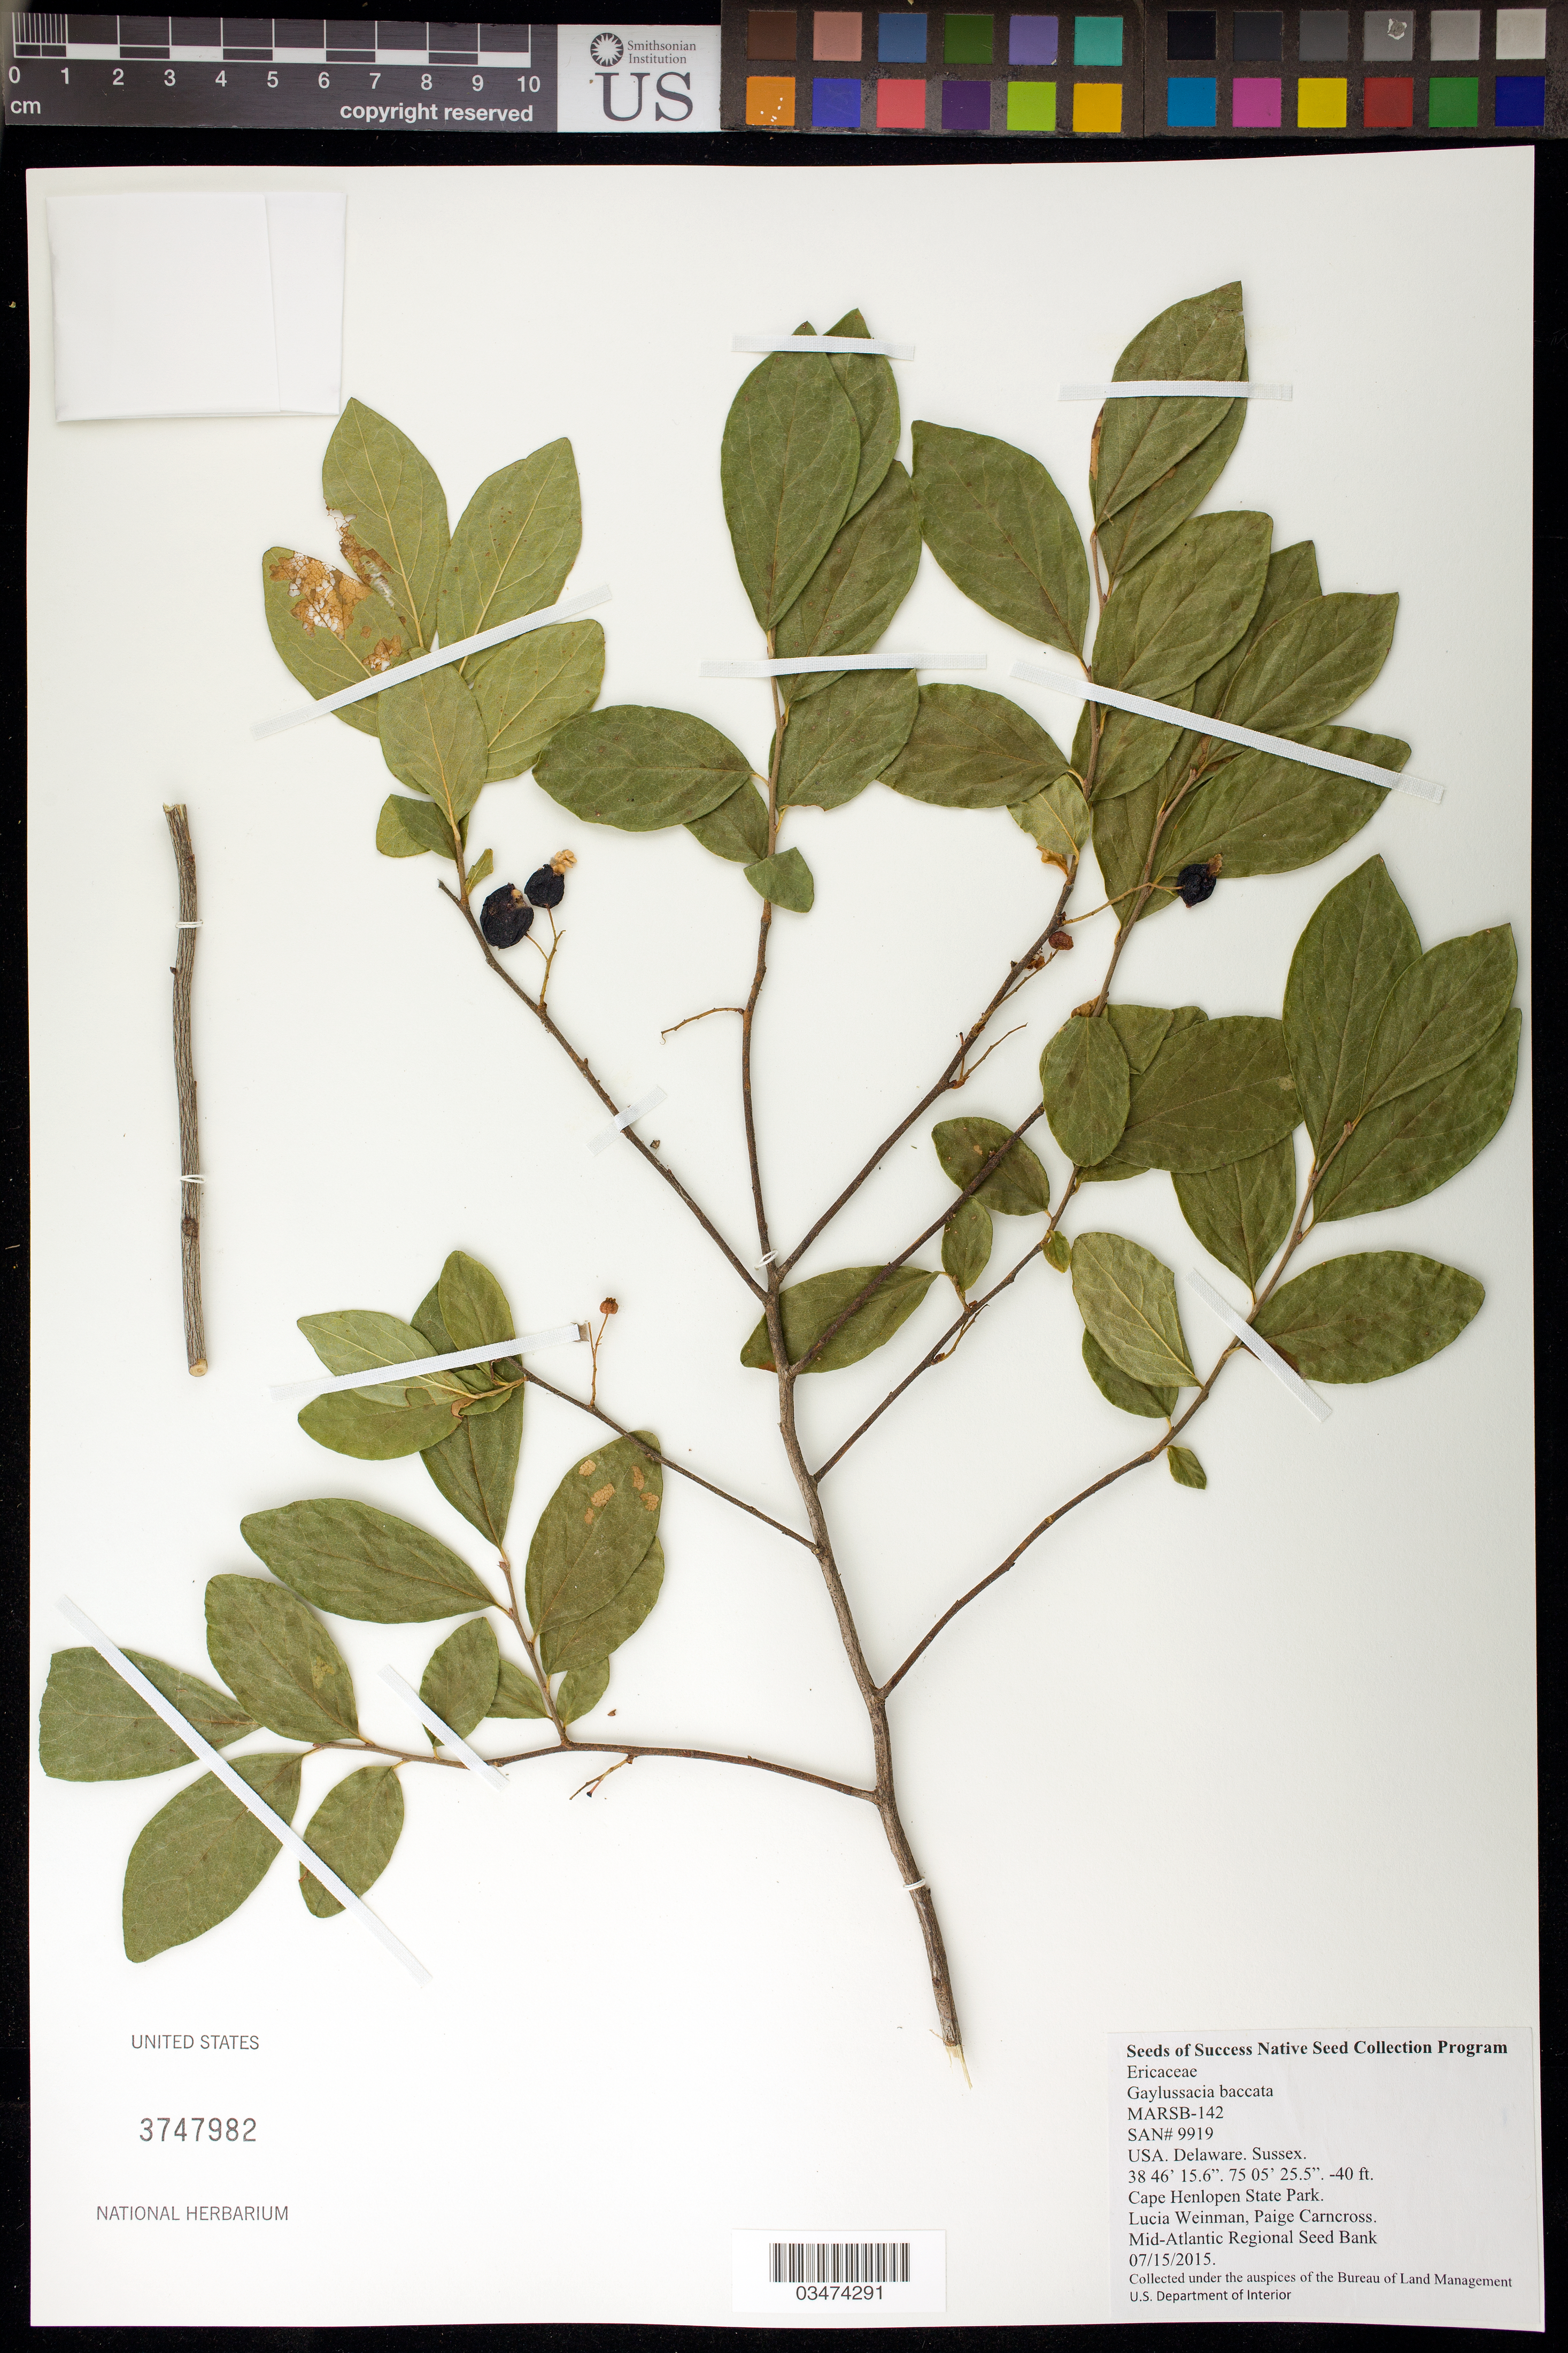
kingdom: Plantae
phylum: Tracheophyta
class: Magnoliopsida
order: Ericales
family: Ericaceae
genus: Gaylussacia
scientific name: Gaylussacia baccata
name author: (Wangenh.) K. Koch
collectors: L. Weinman & P. Carncross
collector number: MARSB-142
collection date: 2015-07-15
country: United States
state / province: Delaware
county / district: Sussex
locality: Cape Henlopen State Park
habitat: North Atlantic Maritime Scrub Forest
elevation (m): -12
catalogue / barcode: US 3747982